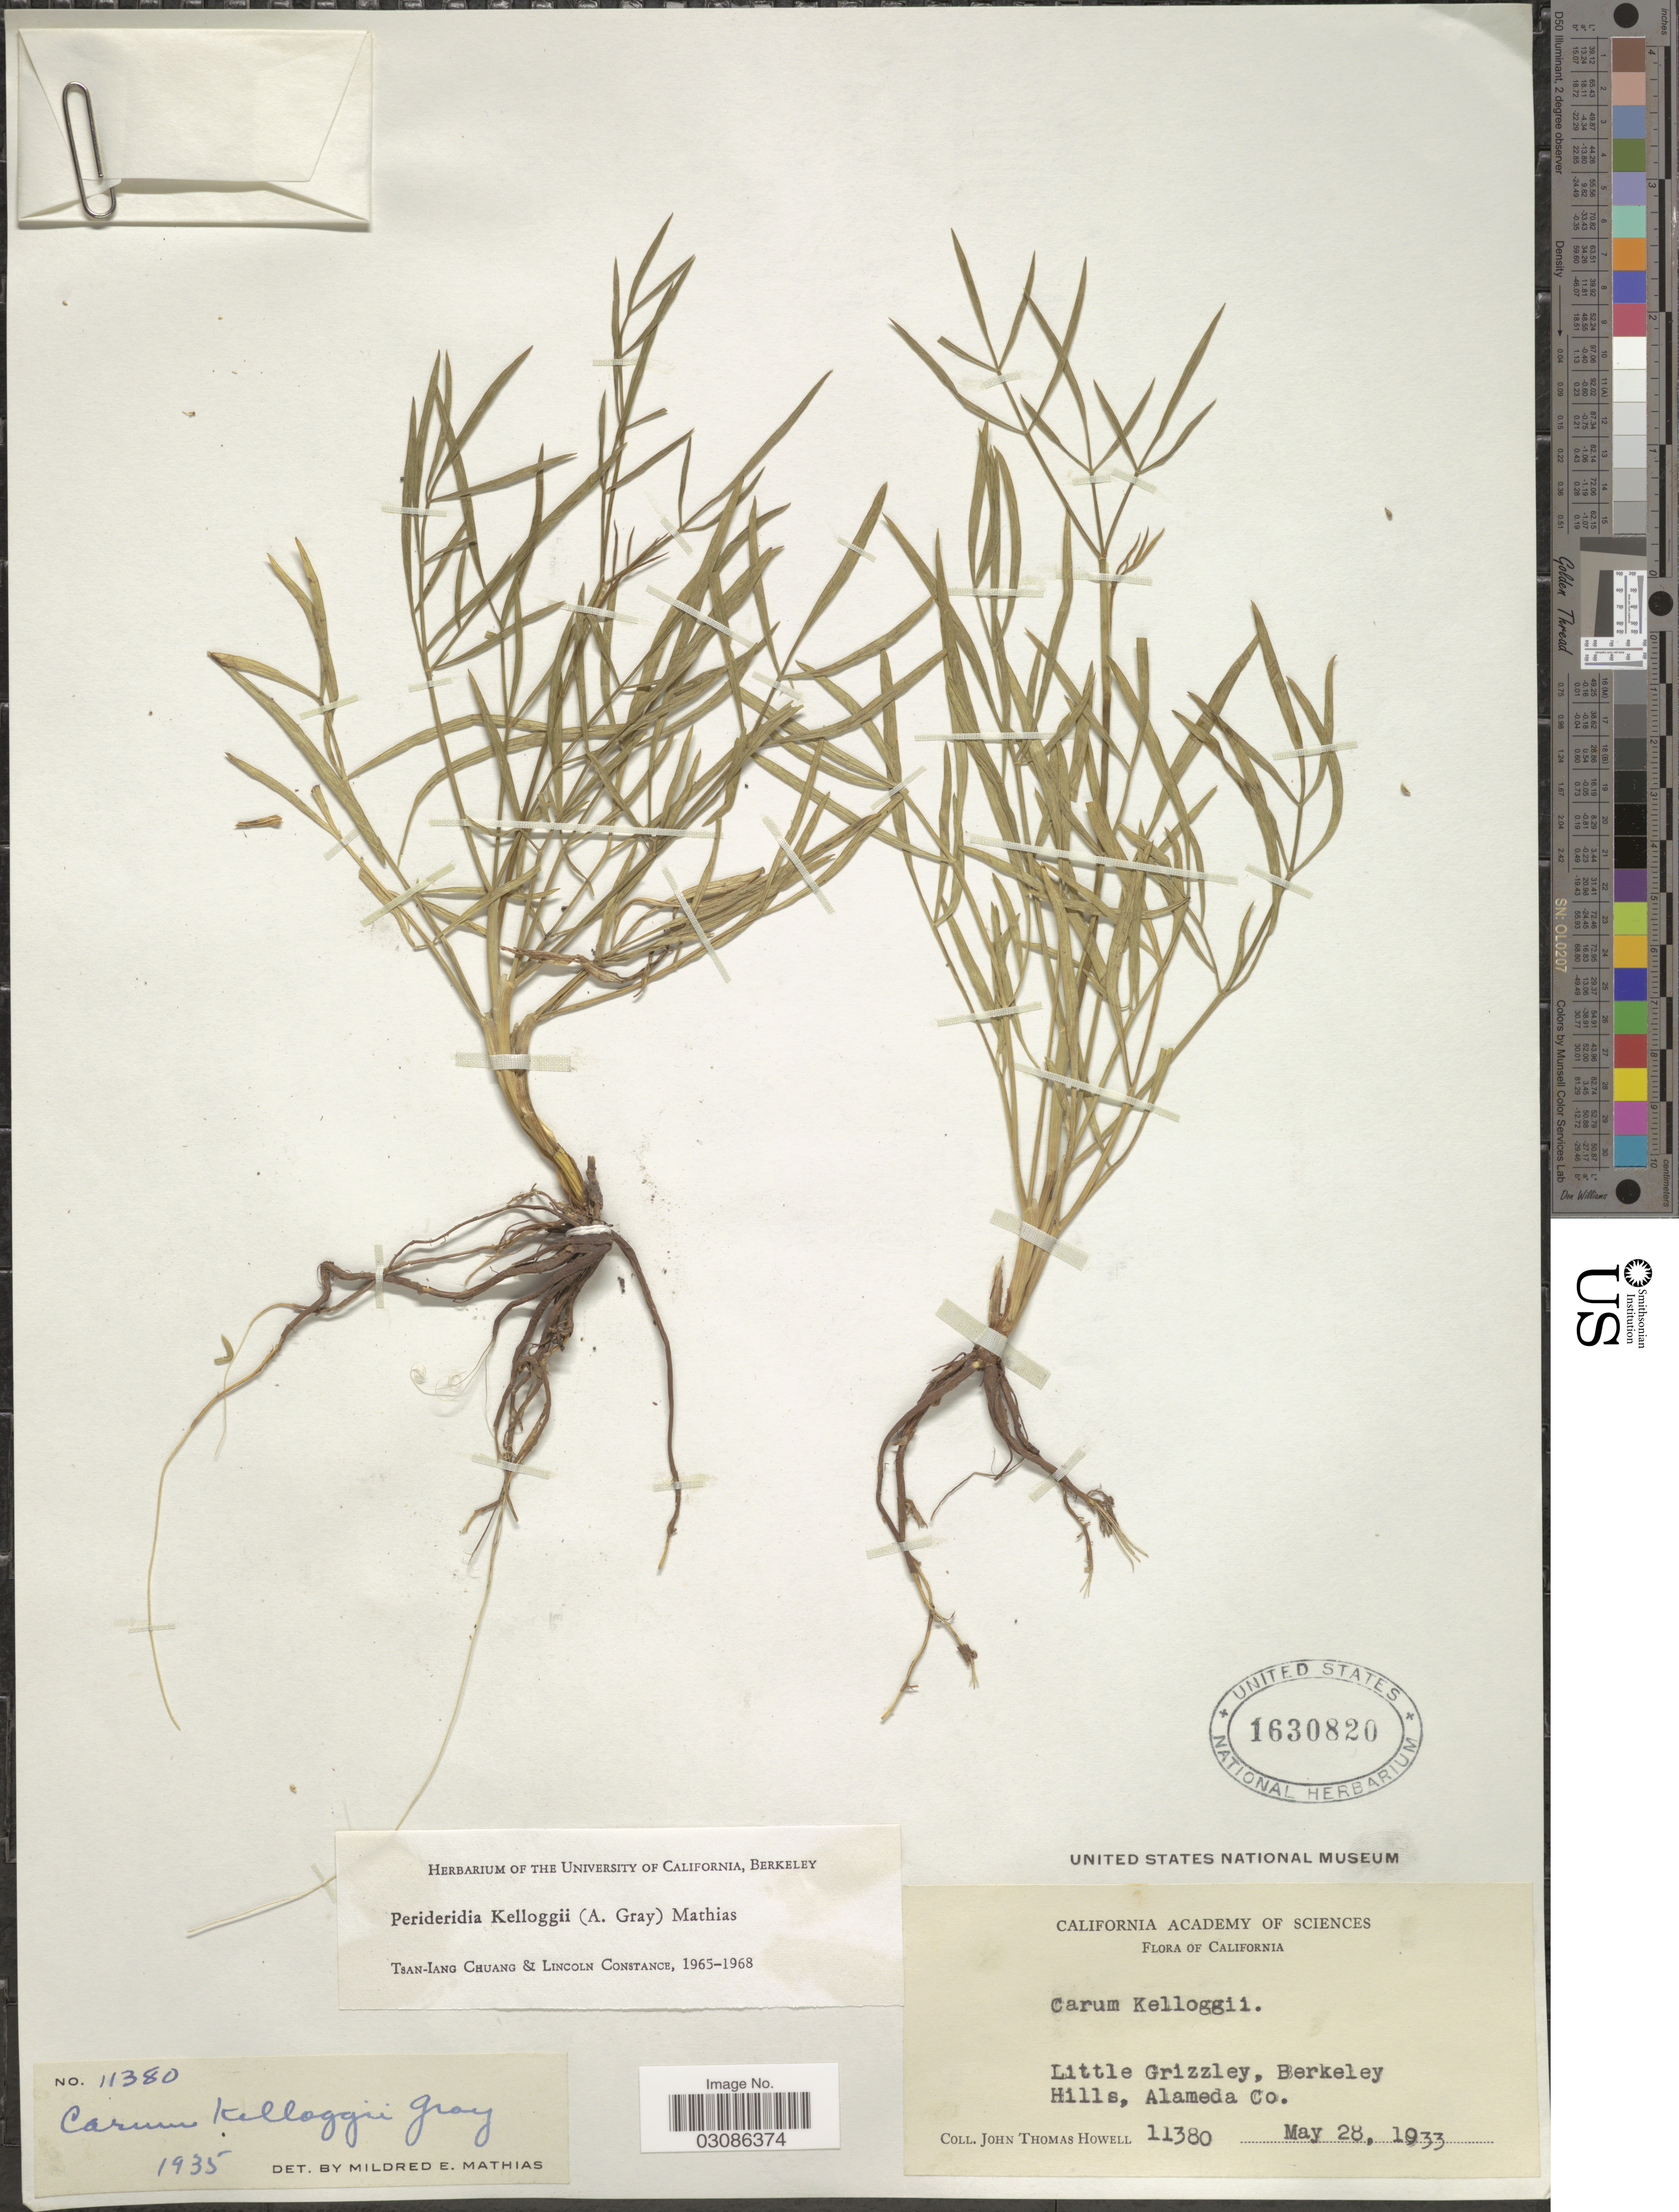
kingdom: Plantae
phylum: Tracheophyta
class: Magnoliopsida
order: Apiales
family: Apiaceae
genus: Perideridia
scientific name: Perideridia kelloggii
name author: (A. Gray) Mathias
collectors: J. T. Howell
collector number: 11380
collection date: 1933-05-28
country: United States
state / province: California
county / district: Alameda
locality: Little Grizzley, Berkeley Hills, Alameda Co.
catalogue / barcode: US 1630820